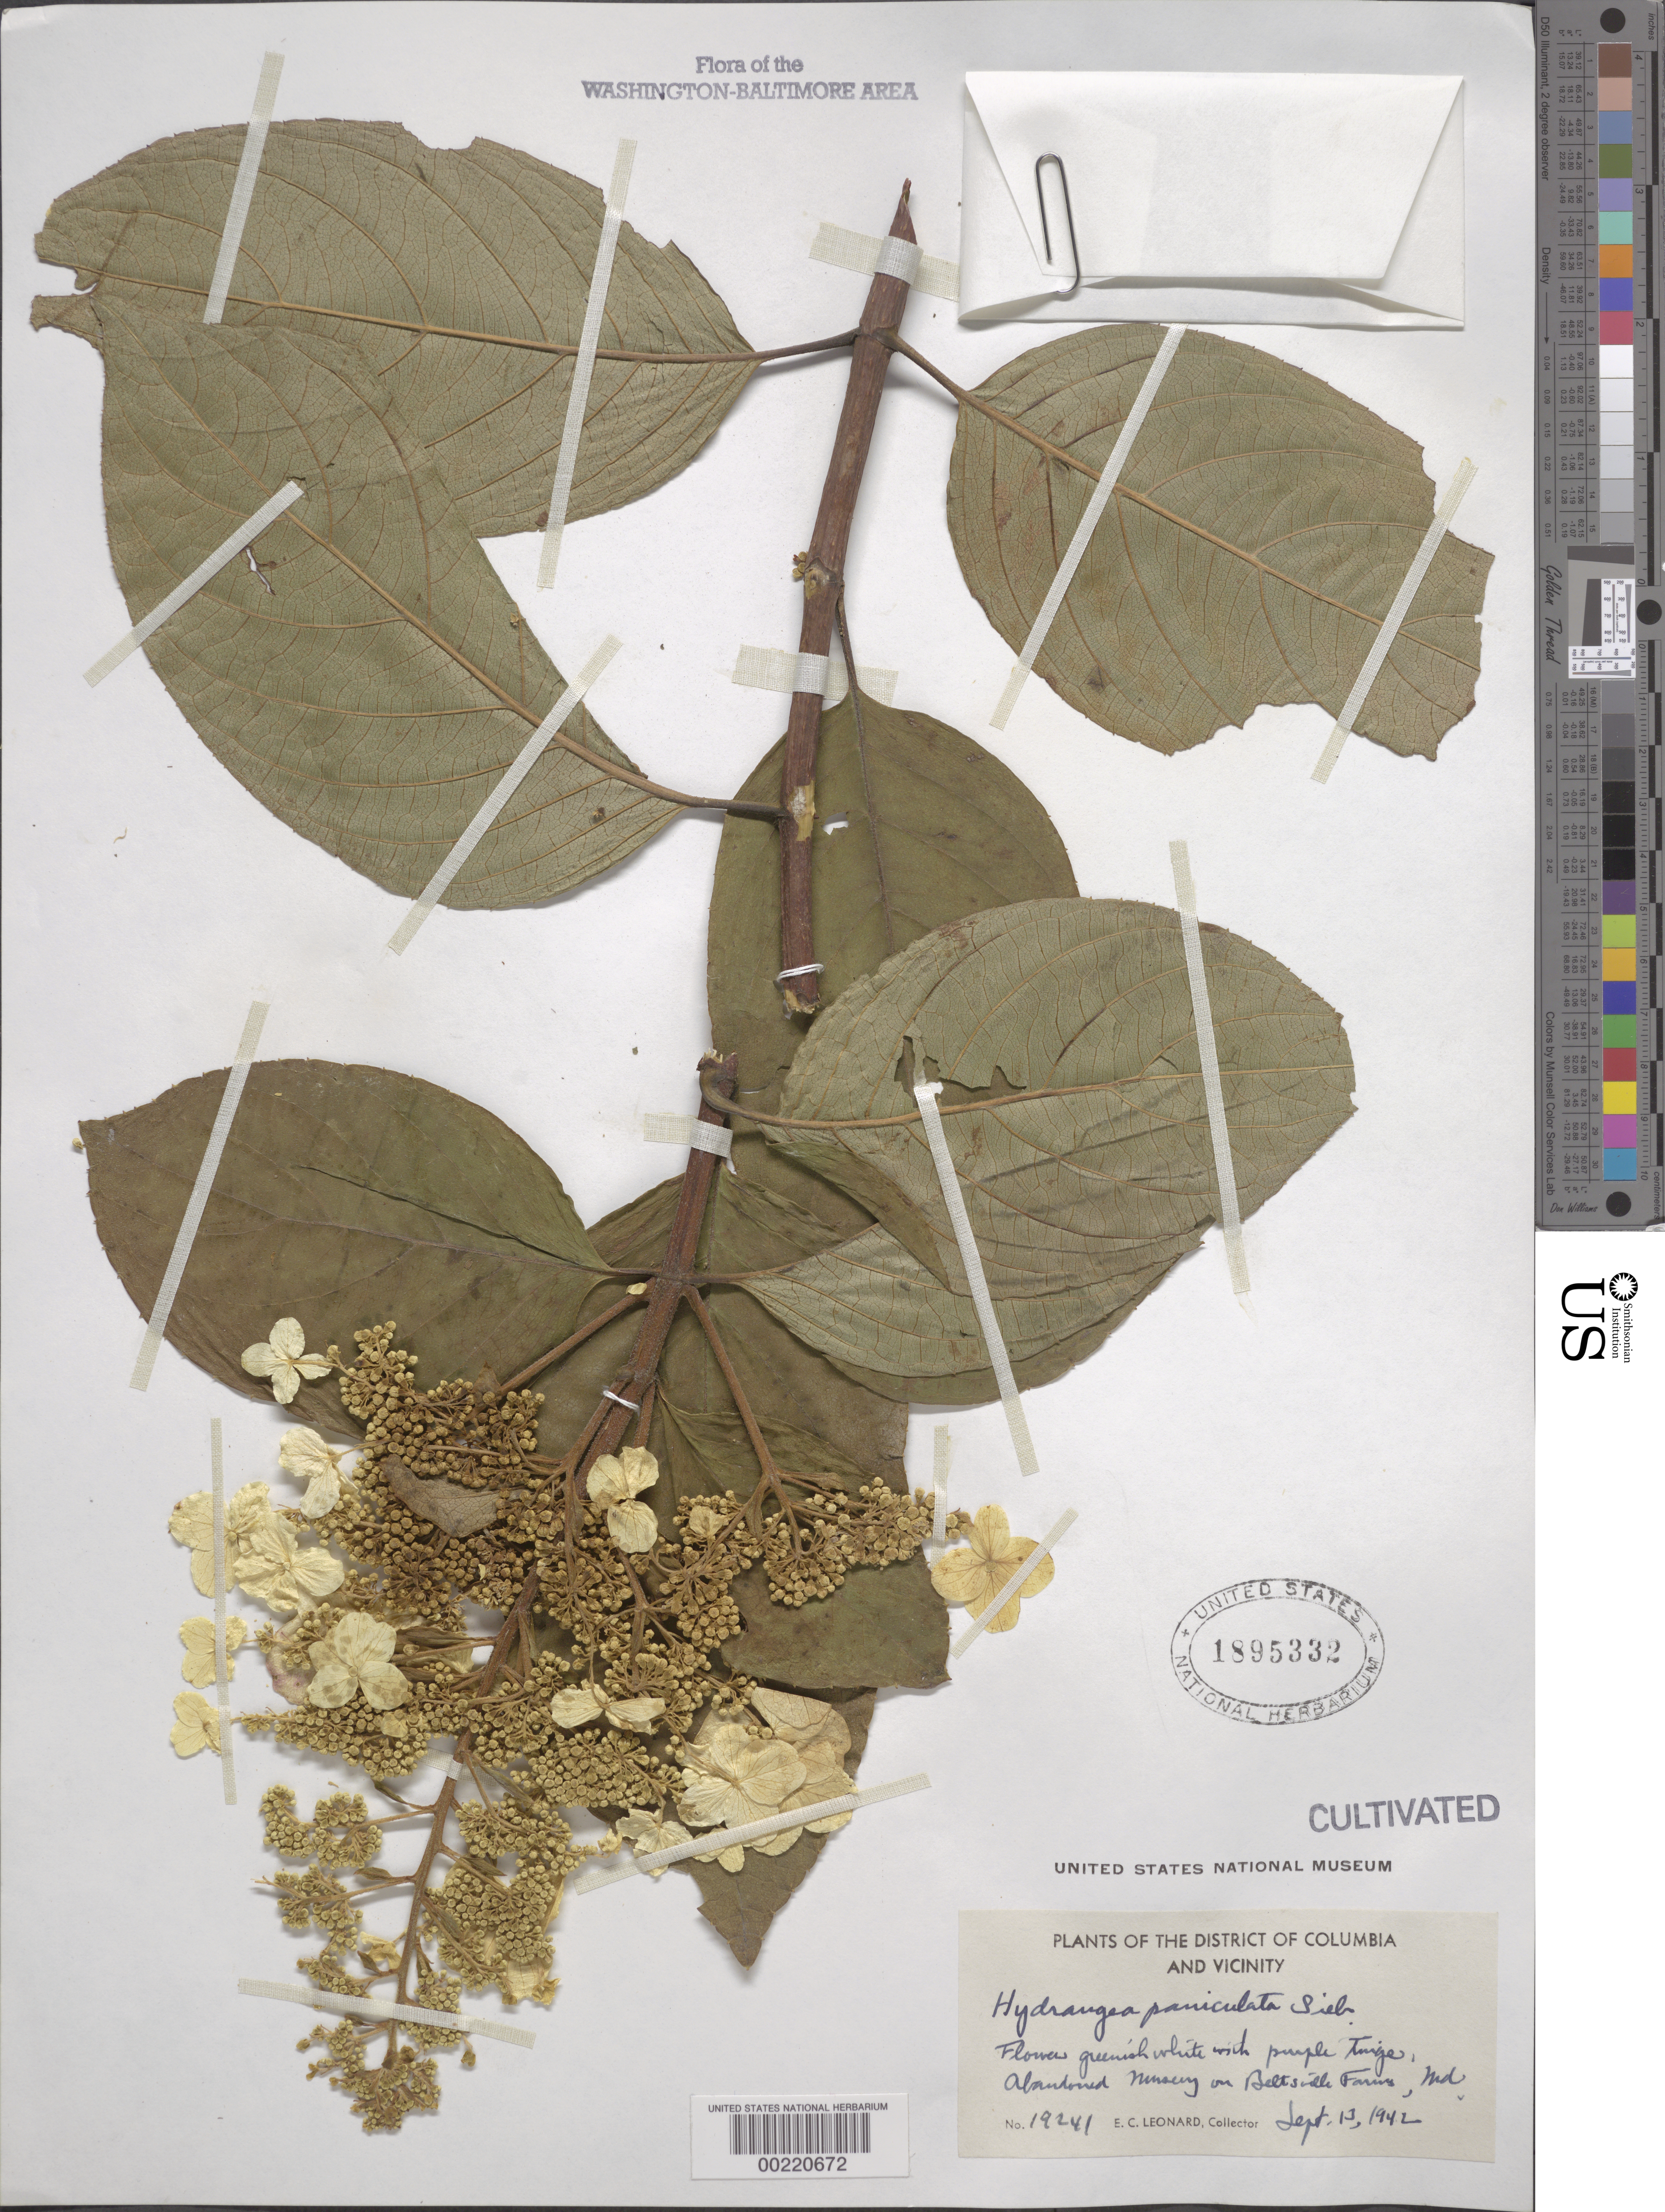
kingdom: Plantae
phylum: Tracheophyta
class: Magnoliopsida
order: Cornales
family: Hydrangeaceae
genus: Hydrangea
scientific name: Hydrangea paniculata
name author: Siebold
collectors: E. C. Leonard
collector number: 19241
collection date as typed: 13 Sep 1942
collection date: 1942-09-13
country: United States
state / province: Maryland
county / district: Prince George's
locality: Abandoned Nursery on Beltsville Farms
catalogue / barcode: US 1895332